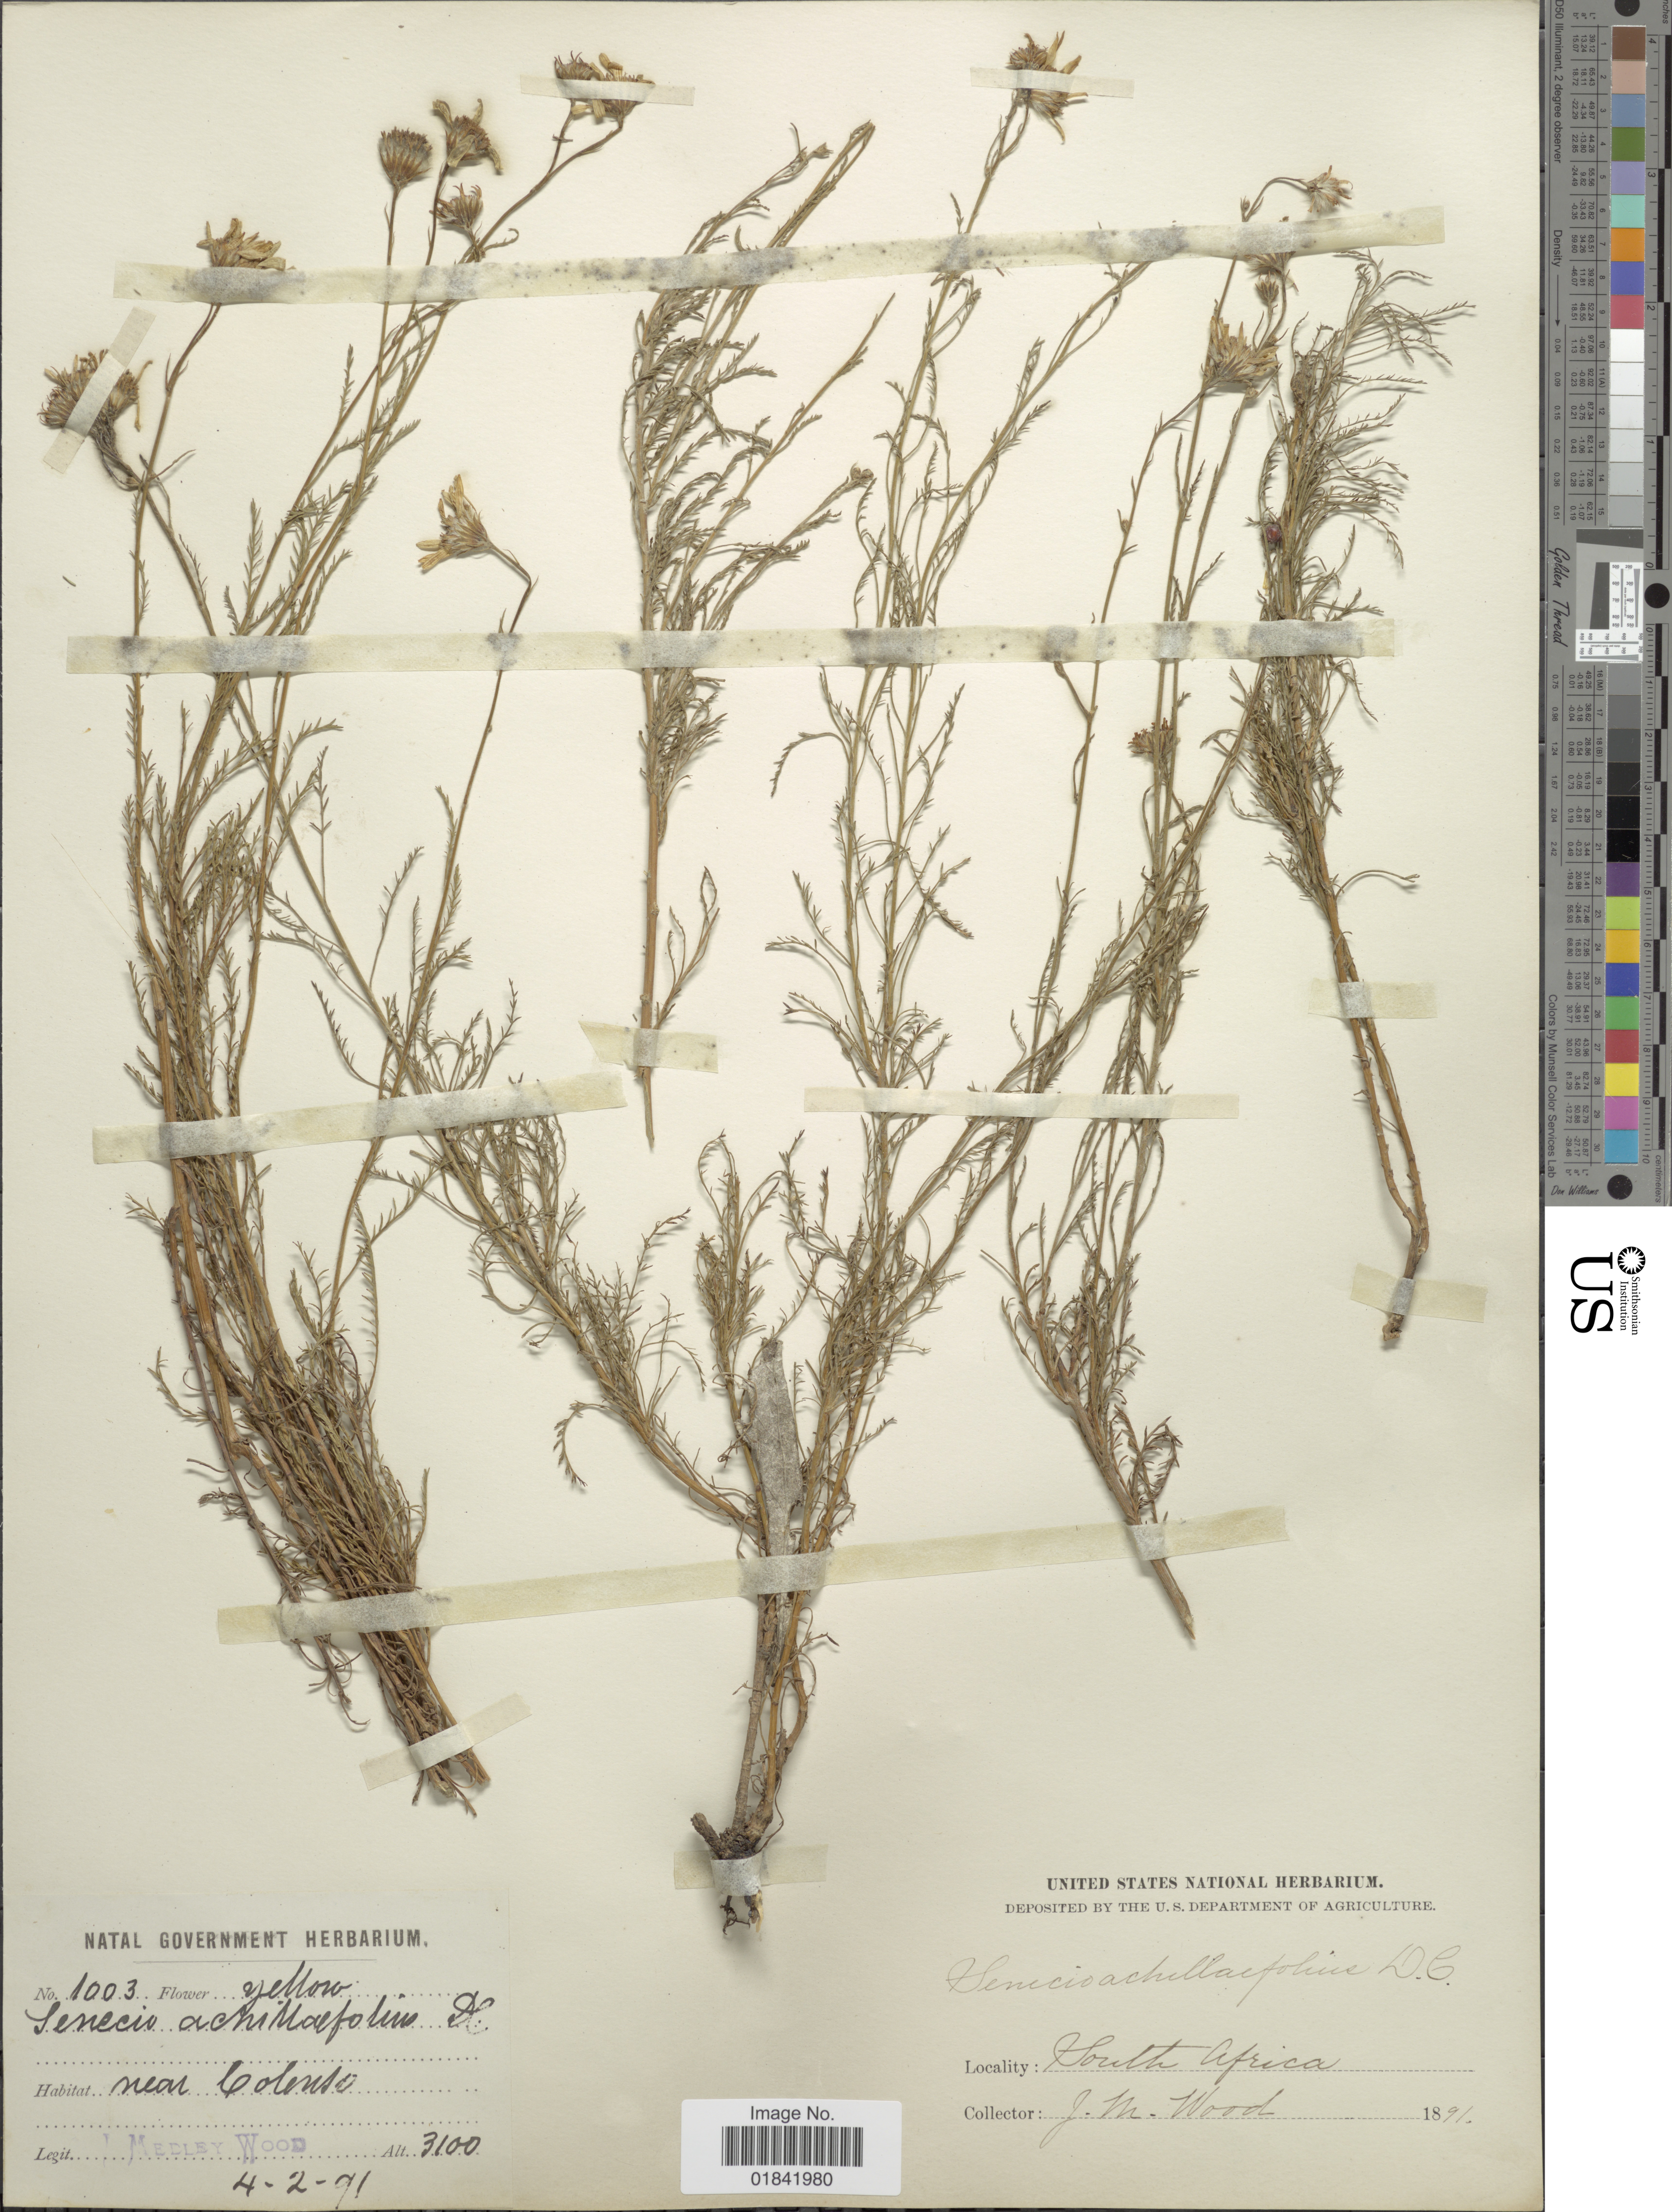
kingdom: Plantae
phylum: Tracheophyta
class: Magnoliopsida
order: Asterales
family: Asteraceae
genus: Senecio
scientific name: Senecio achilleifolius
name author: DC.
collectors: J. M. Wood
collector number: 1003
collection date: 1891-02-04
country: South Africa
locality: Near Colenso